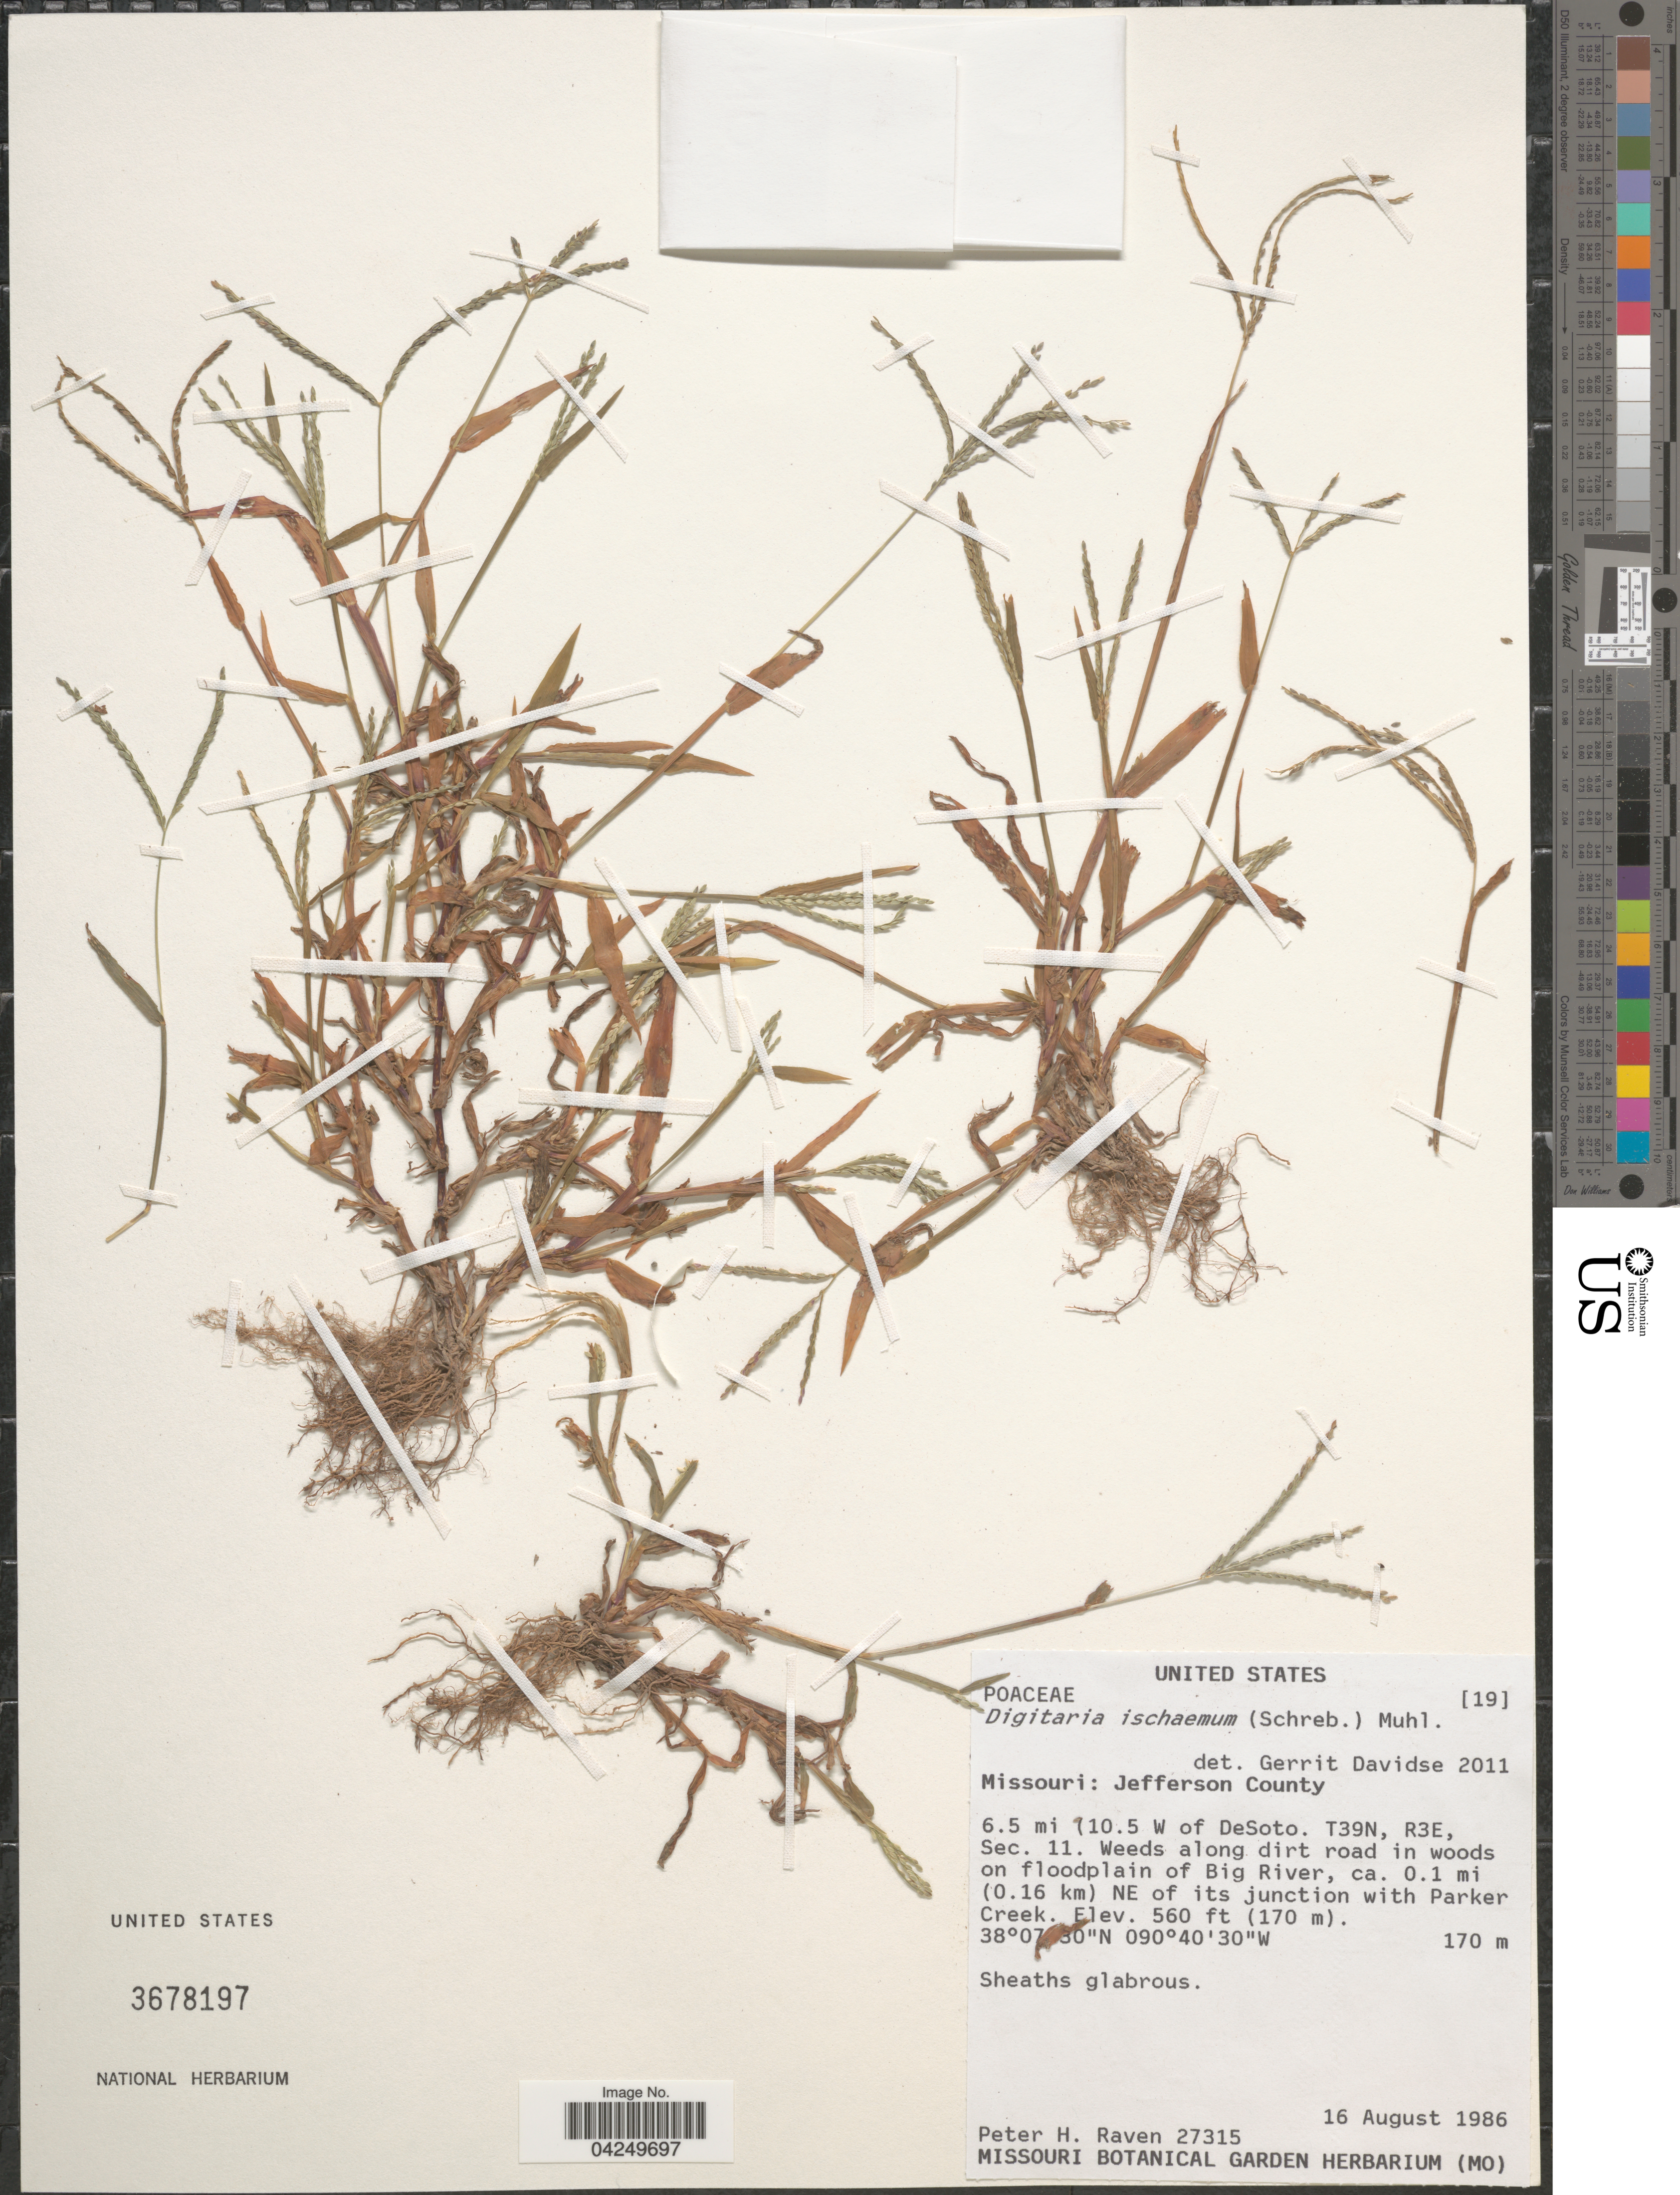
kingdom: Plantae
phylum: Tracheophyta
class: Liliopsida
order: Poales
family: Poaceae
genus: Digitaria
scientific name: Digitaria ischaemum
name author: (Schreber) Schreber ex Muhl.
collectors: P. Raven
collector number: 27315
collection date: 1986-08-16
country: United States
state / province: Missouri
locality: Jefferson County. 6.5 mi (10.5 W of DeSoto. T39N, R3E, Sec. 11. Weeds along dirt road in woods on floodplain of Big River, ca. 0.1 mi (0.16 km) NE of its junction with Parker Creek.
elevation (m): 171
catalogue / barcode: US 3678197